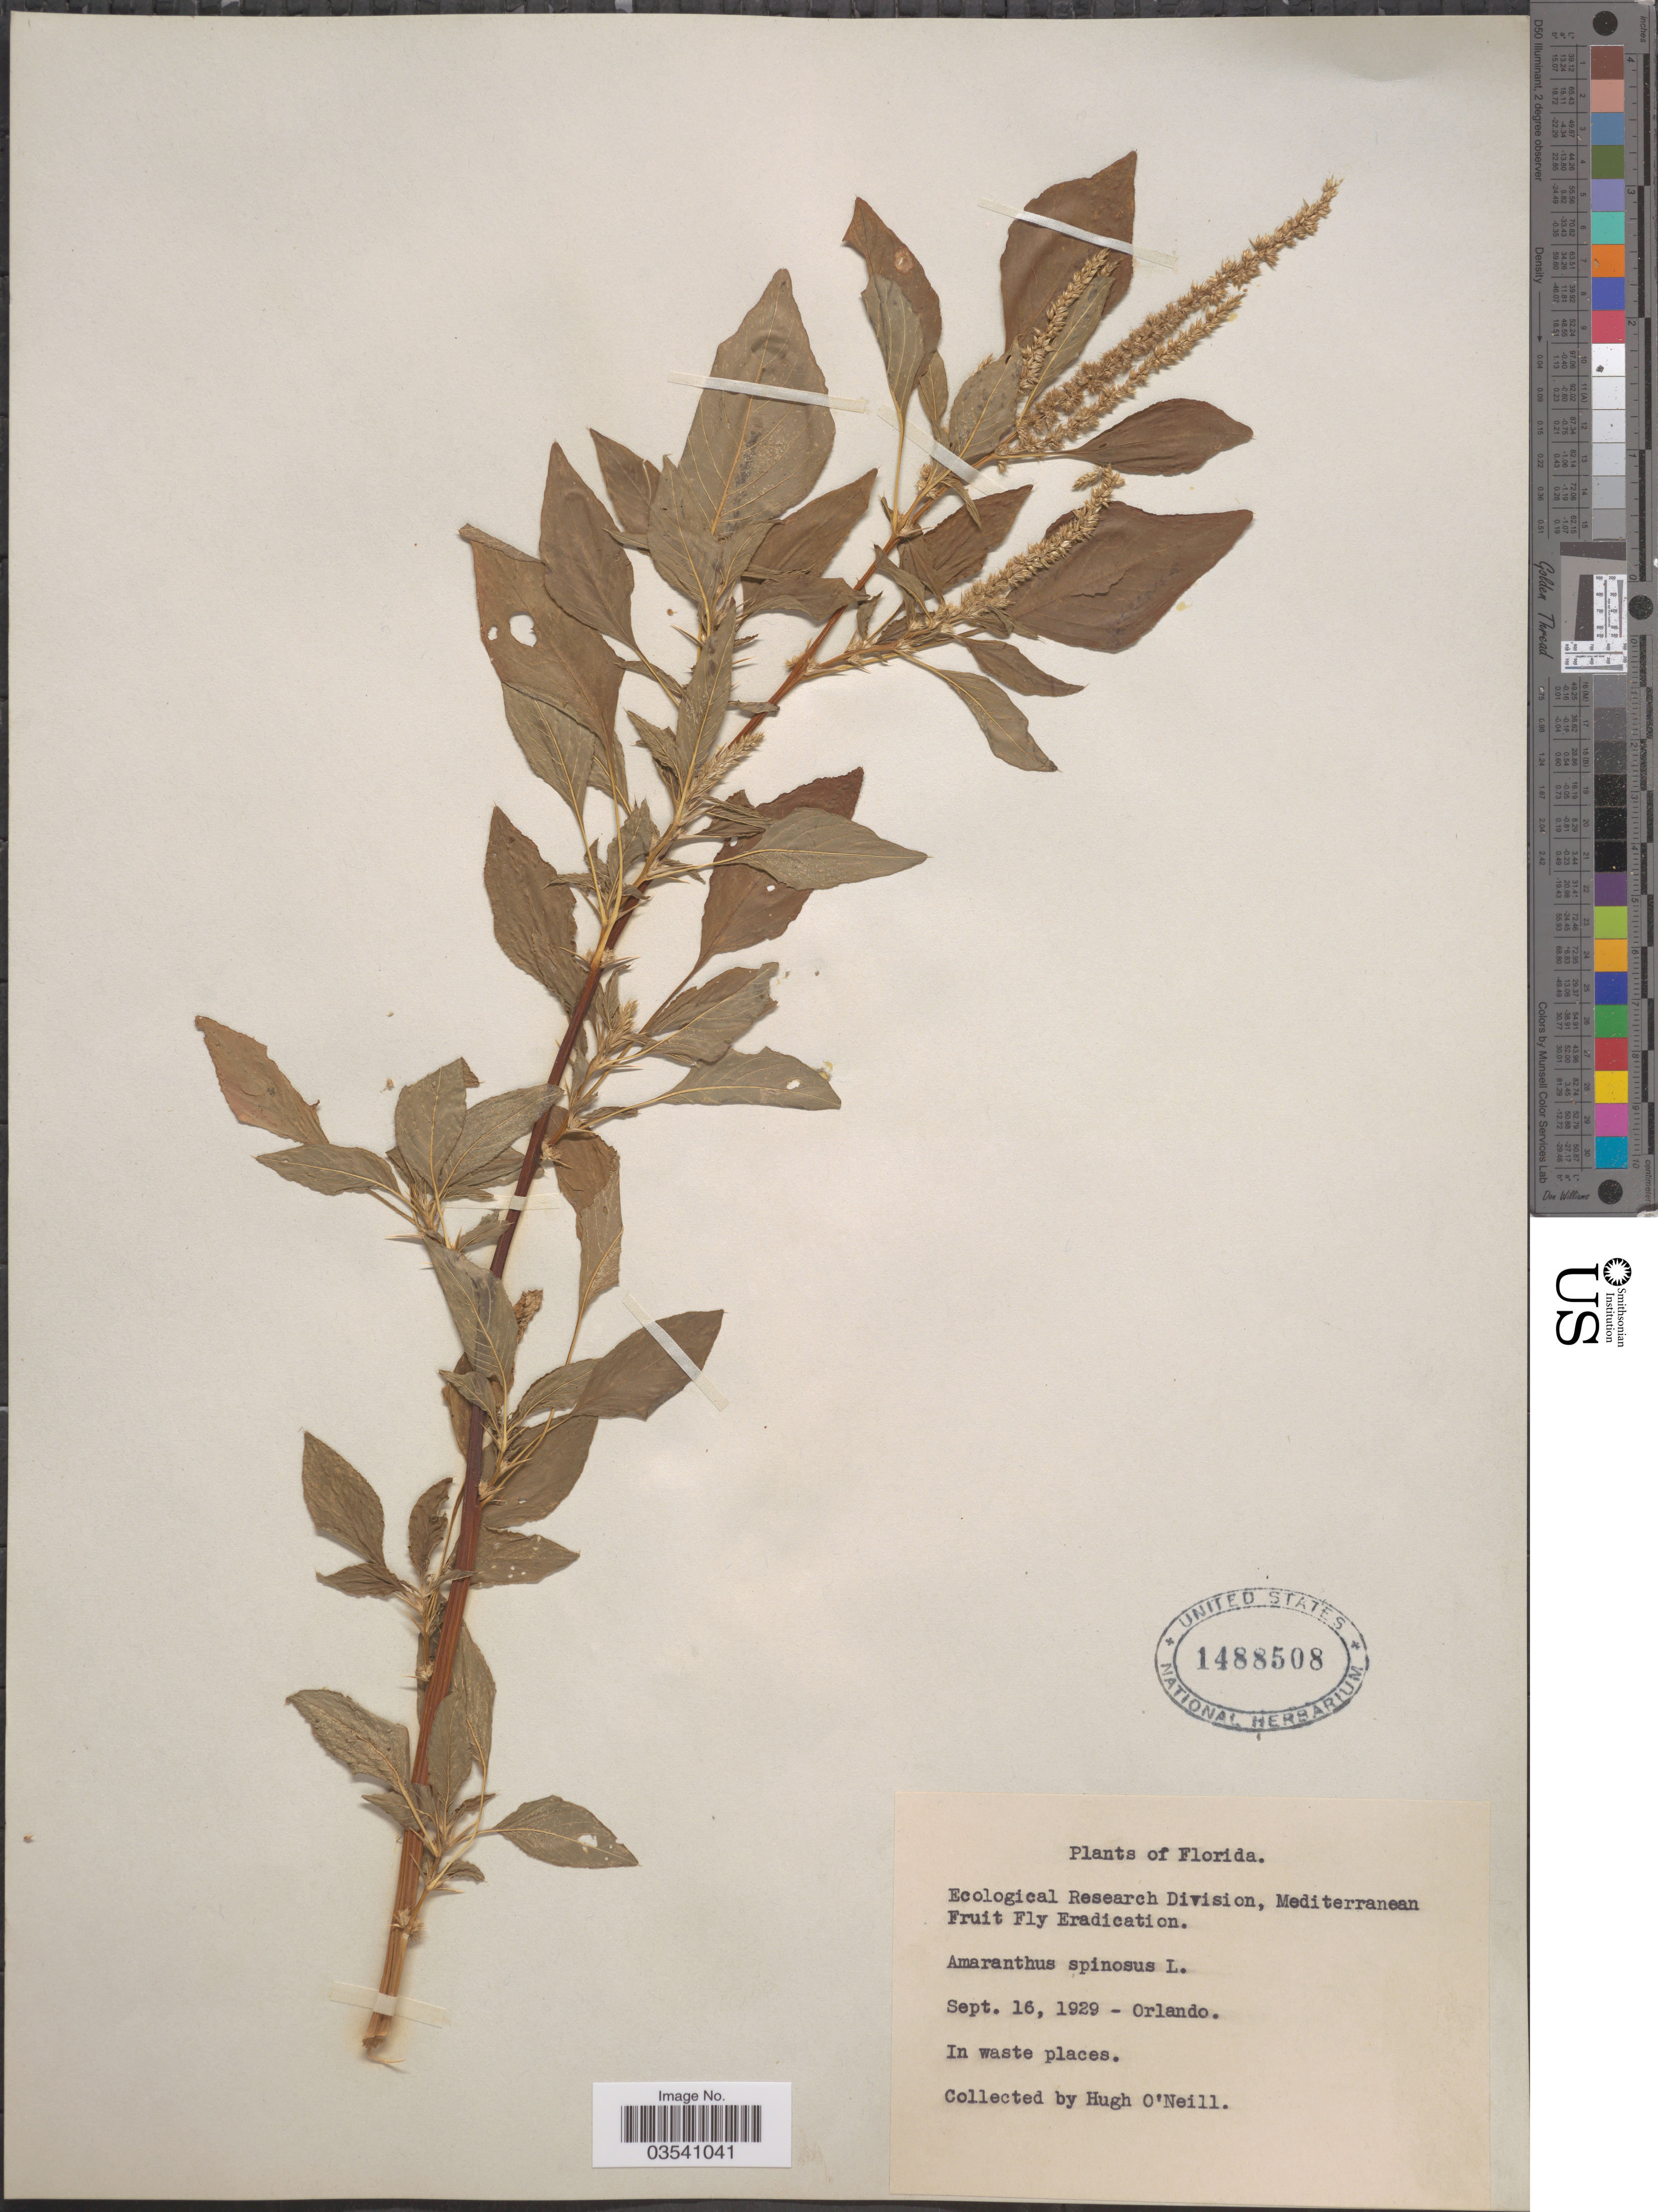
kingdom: Plantae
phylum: Tracheophyta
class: Magnoliopsida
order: Caryophyllales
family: Amaranthaceae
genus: Amaranthus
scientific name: Amaranthus spinosus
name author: L.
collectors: H. O'Neill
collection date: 1929-09-16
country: United States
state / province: Florida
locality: Orlando. In waste places.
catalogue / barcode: US 1488508